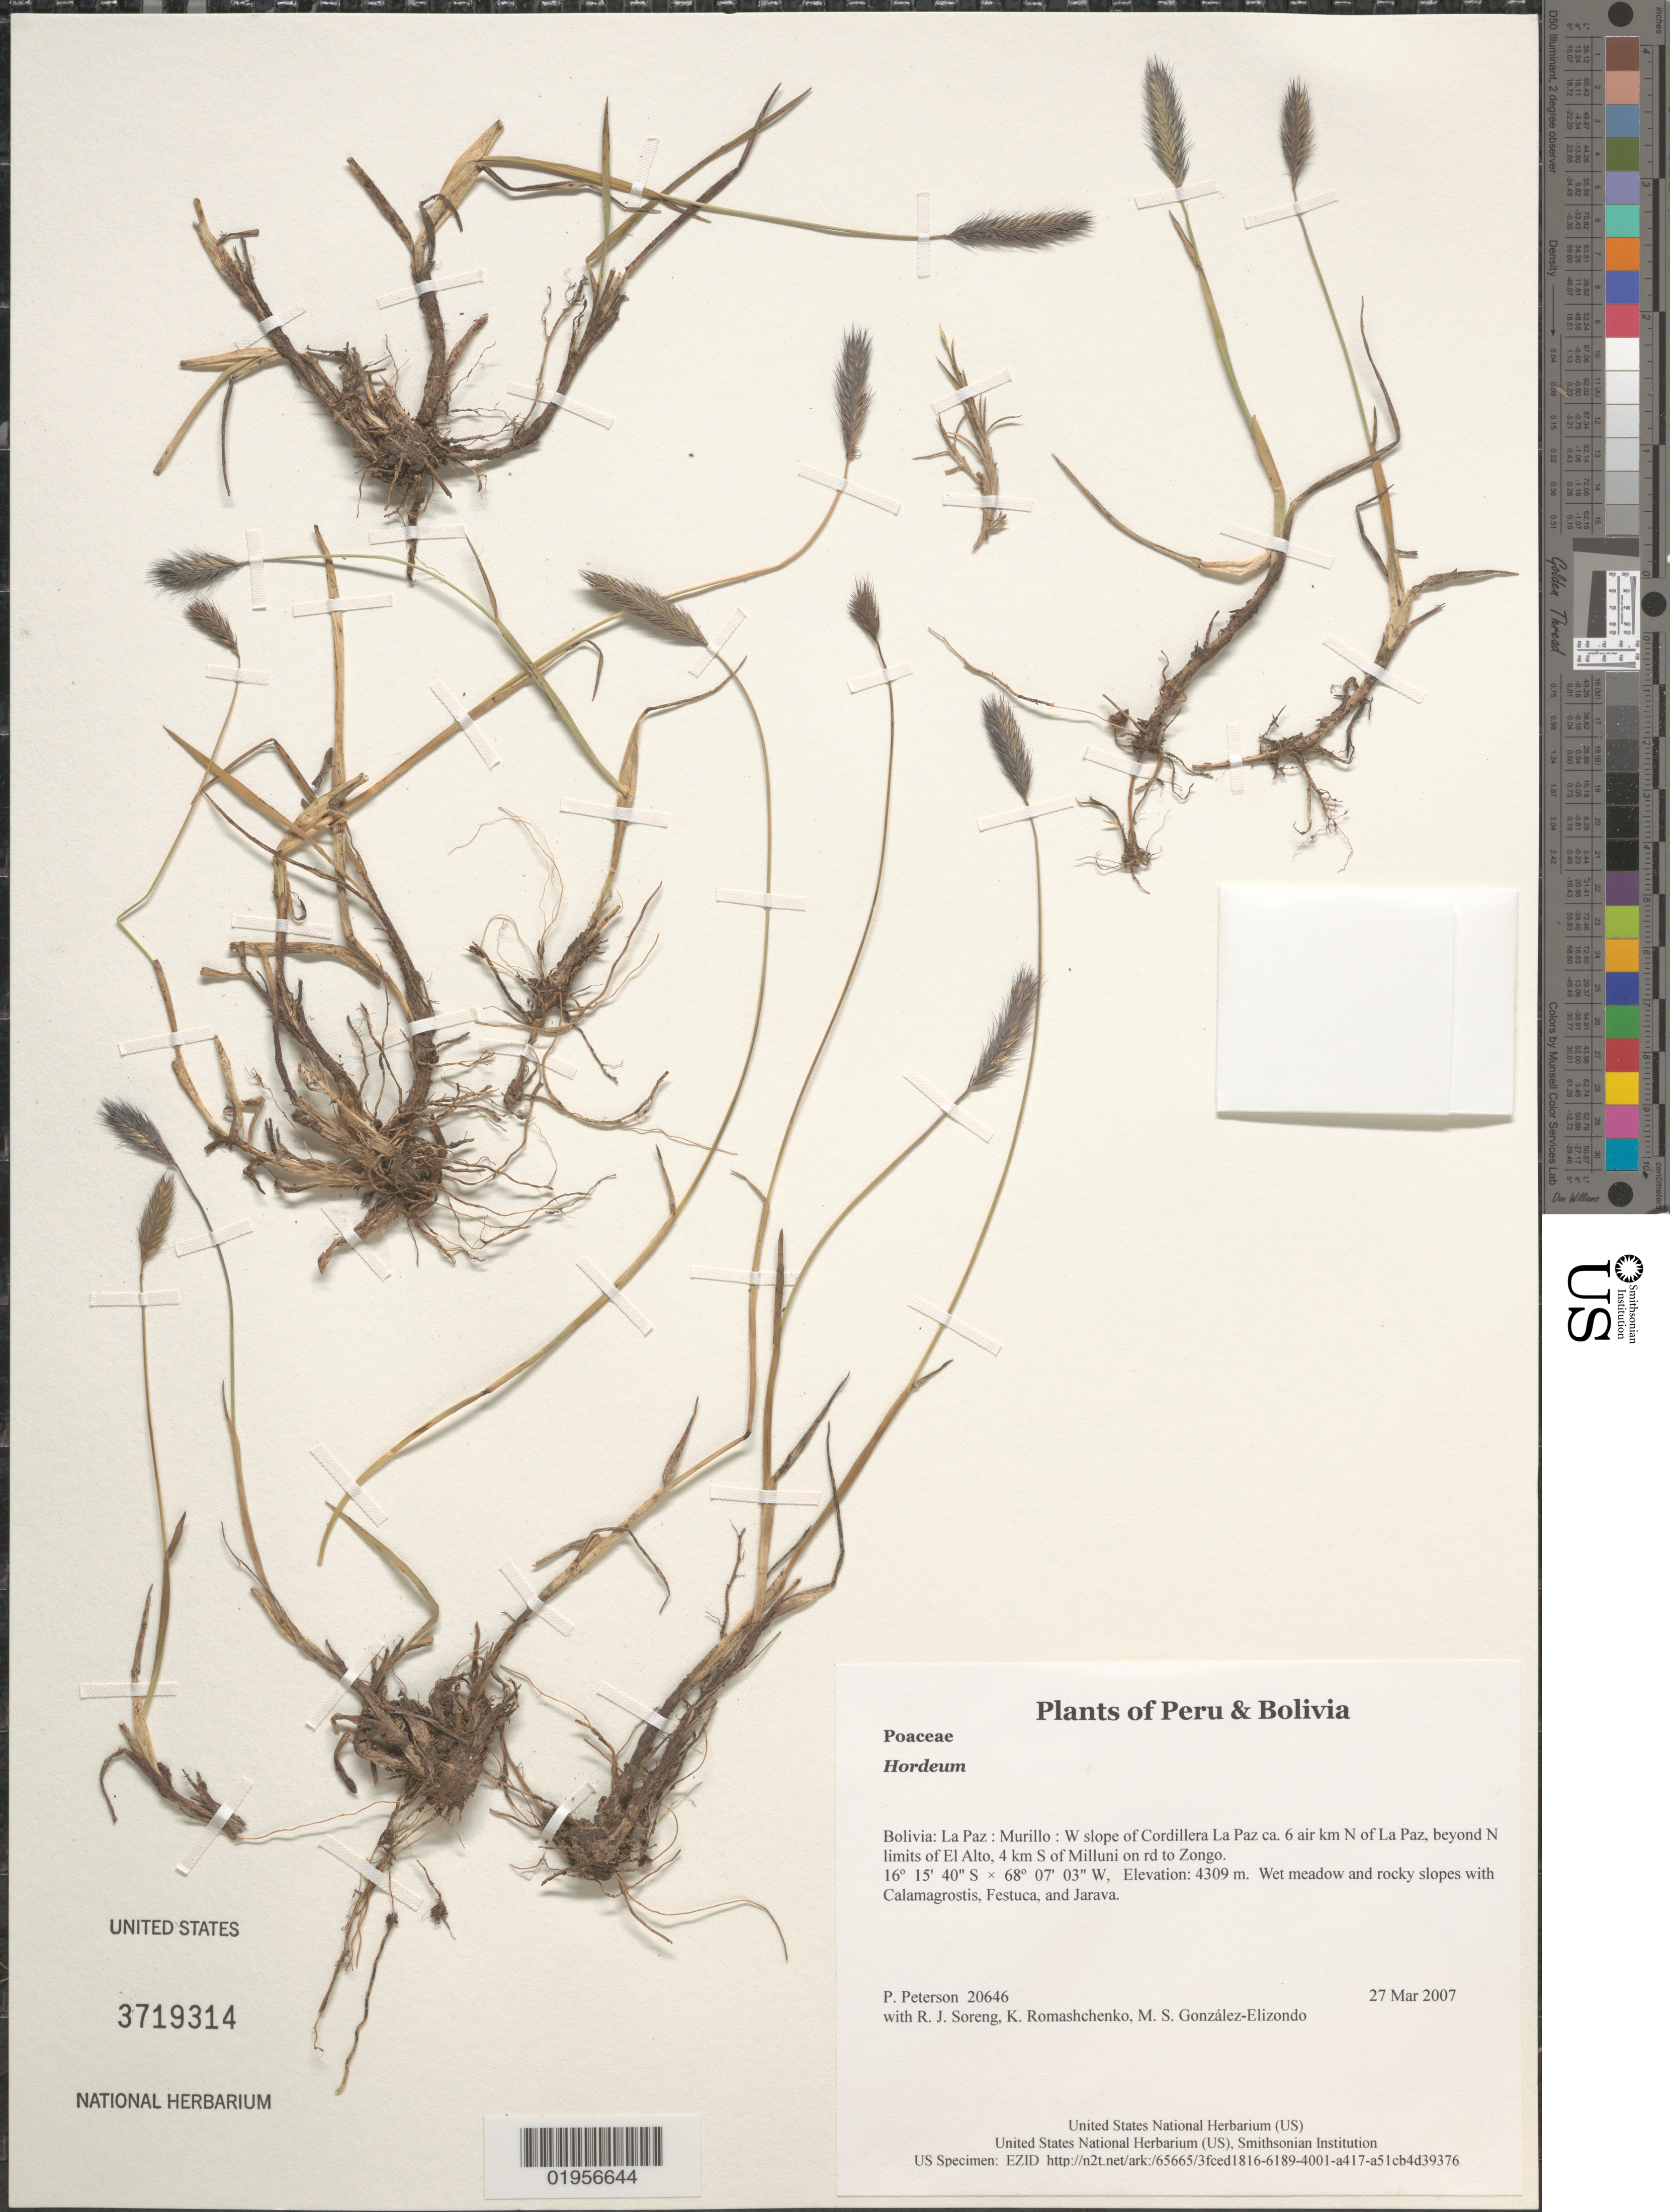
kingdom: Plantae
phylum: Tracheophyta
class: Liliopsida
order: Poales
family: Poaceae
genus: Hordeum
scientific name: Hordeum sp.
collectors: P. M. Peterson, R. J. Soreng, K. Romashchenko & M. S. González-Elizondo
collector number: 20646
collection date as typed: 27 Mar 2007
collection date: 2007-03-27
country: Bolivia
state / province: La Paz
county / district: Murillo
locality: W slope of Cordillera La Paz ca. 6 air km N of La Paz, beyond N limits of El Alto, 4 km S of Milluni on rd to Zongo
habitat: Wet meadow and rocky slopes with Calamagrostis, Festuca, and Jarava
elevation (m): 4309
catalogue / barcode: US 3719314